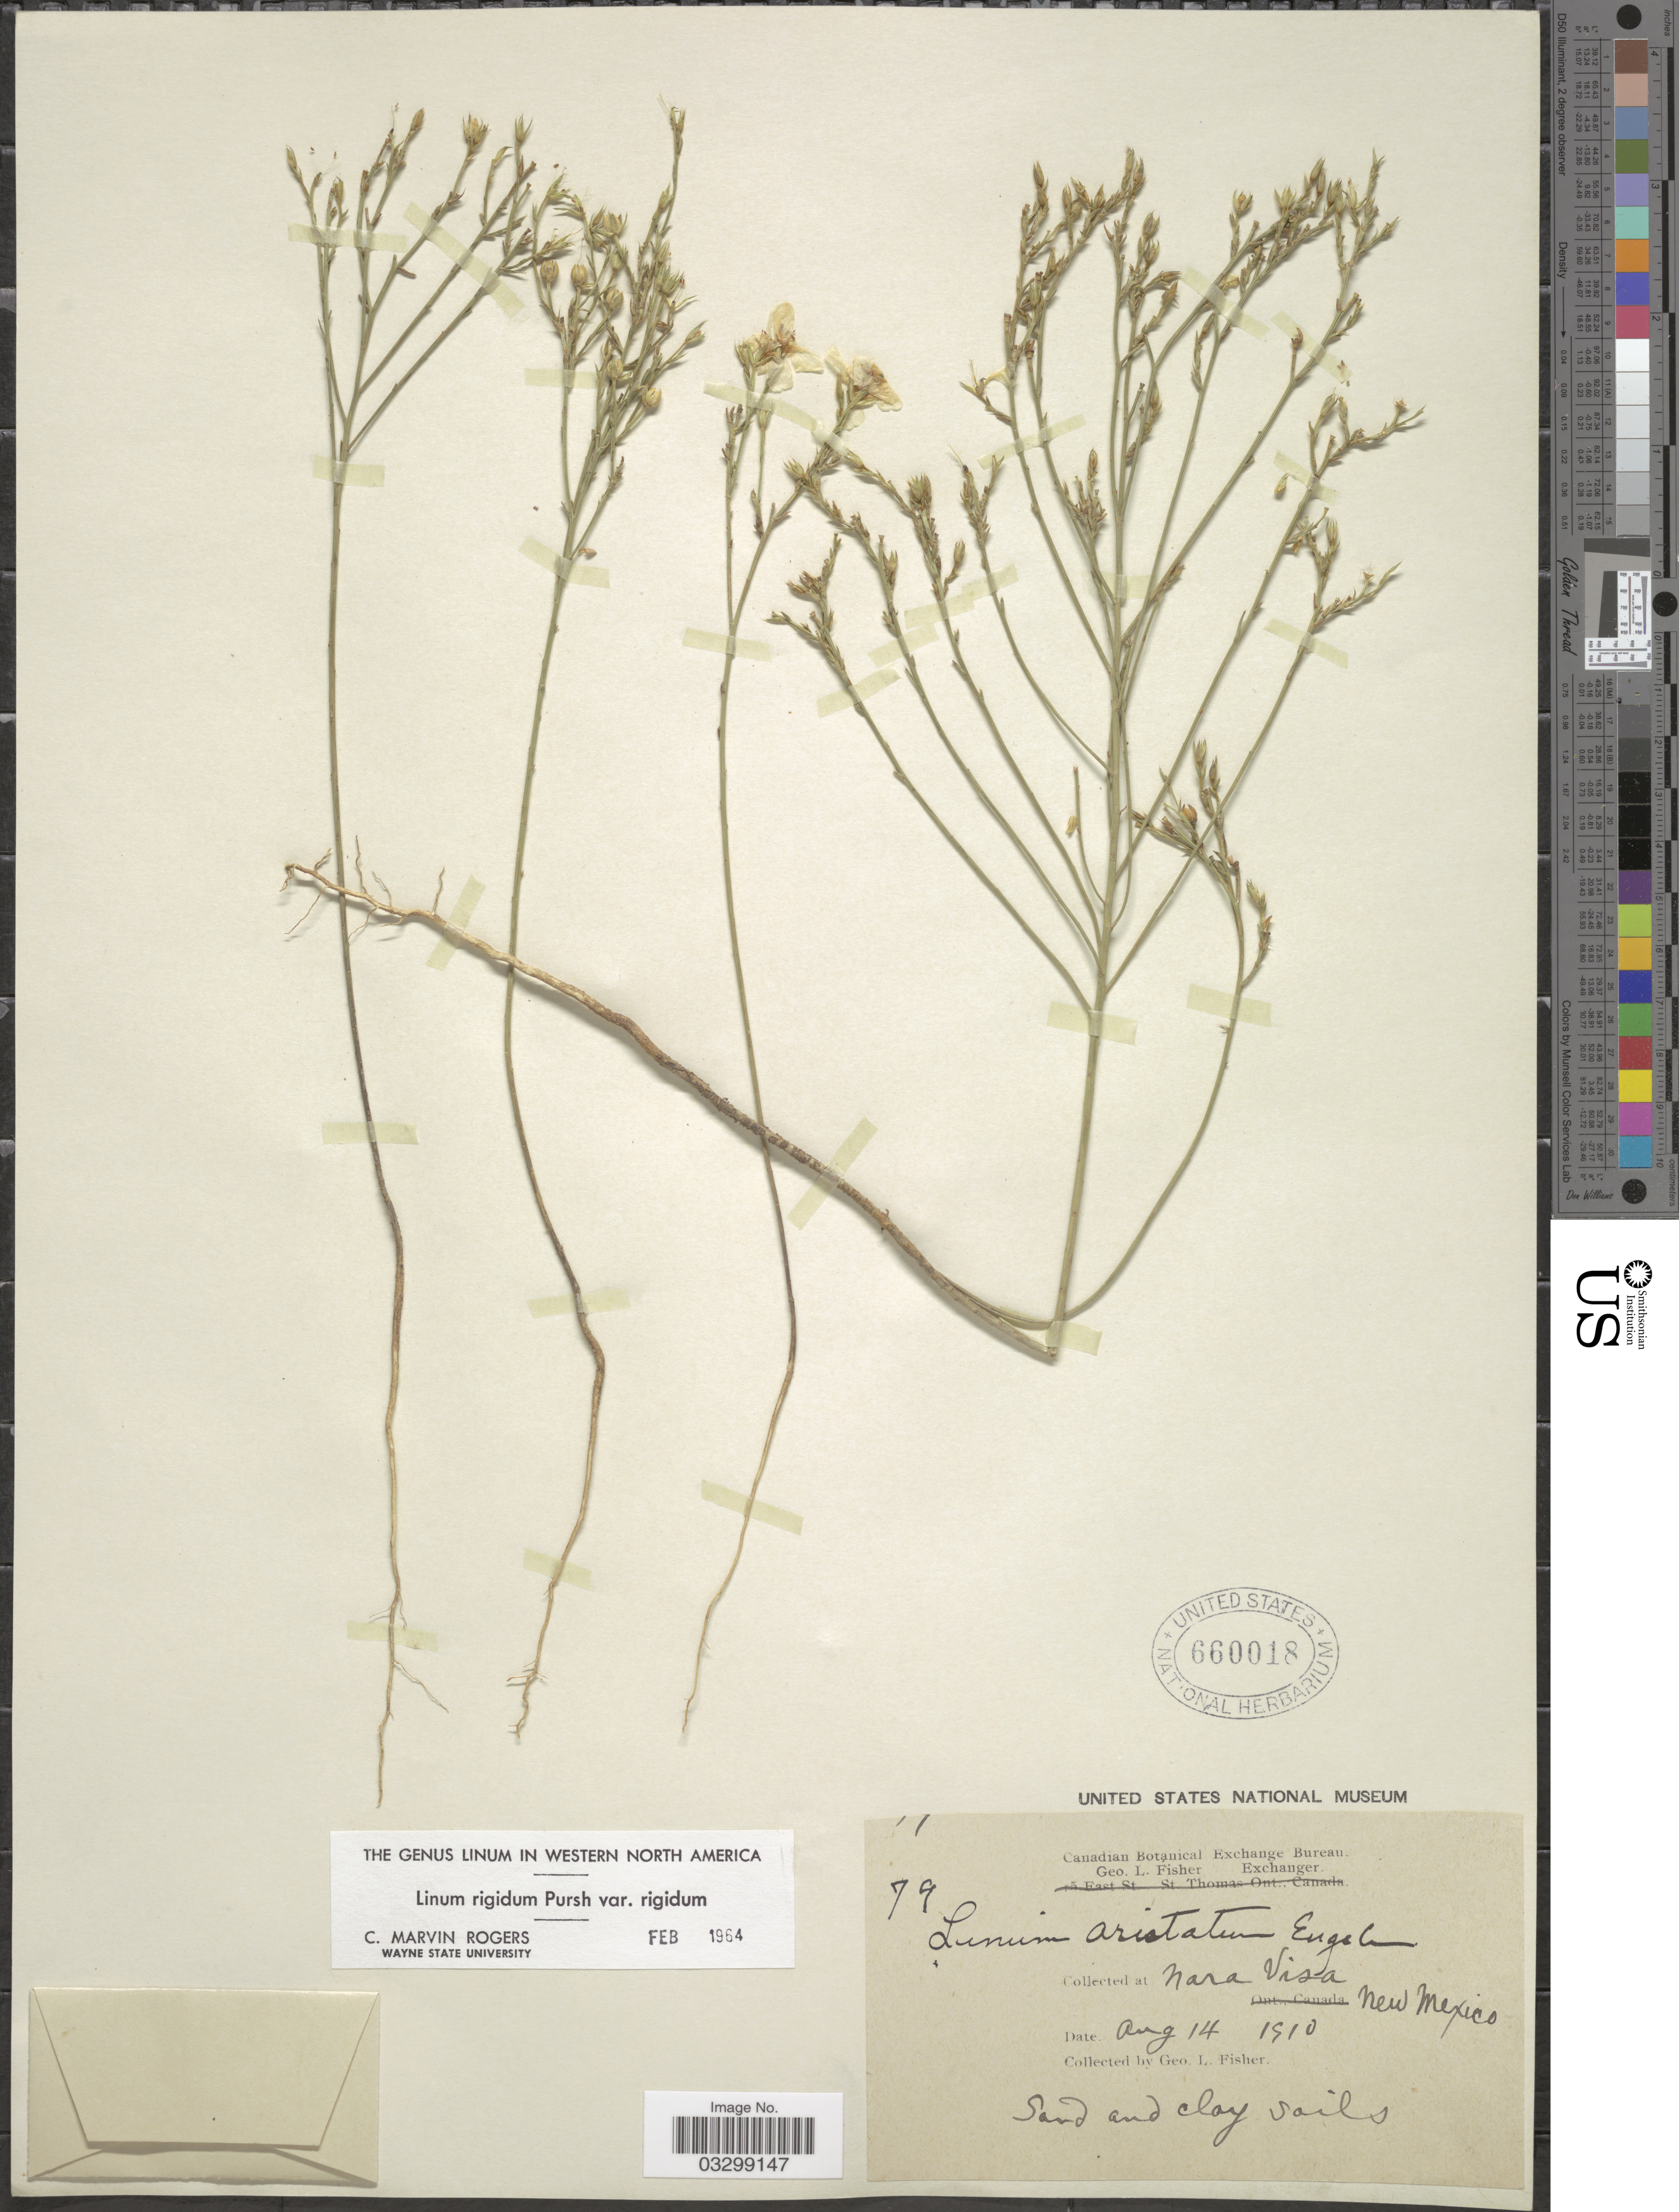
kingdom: Plantae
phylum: Tracheophyta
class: Magnoliopsida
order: Malpighiales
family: Linaceae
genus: Linum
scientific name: Linum rigidum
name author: Pursh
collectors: G. L. Fisher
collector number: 79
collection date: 1910-08-14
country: United States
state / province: New Mexico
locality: Nara Visa.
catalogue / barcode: US 660018